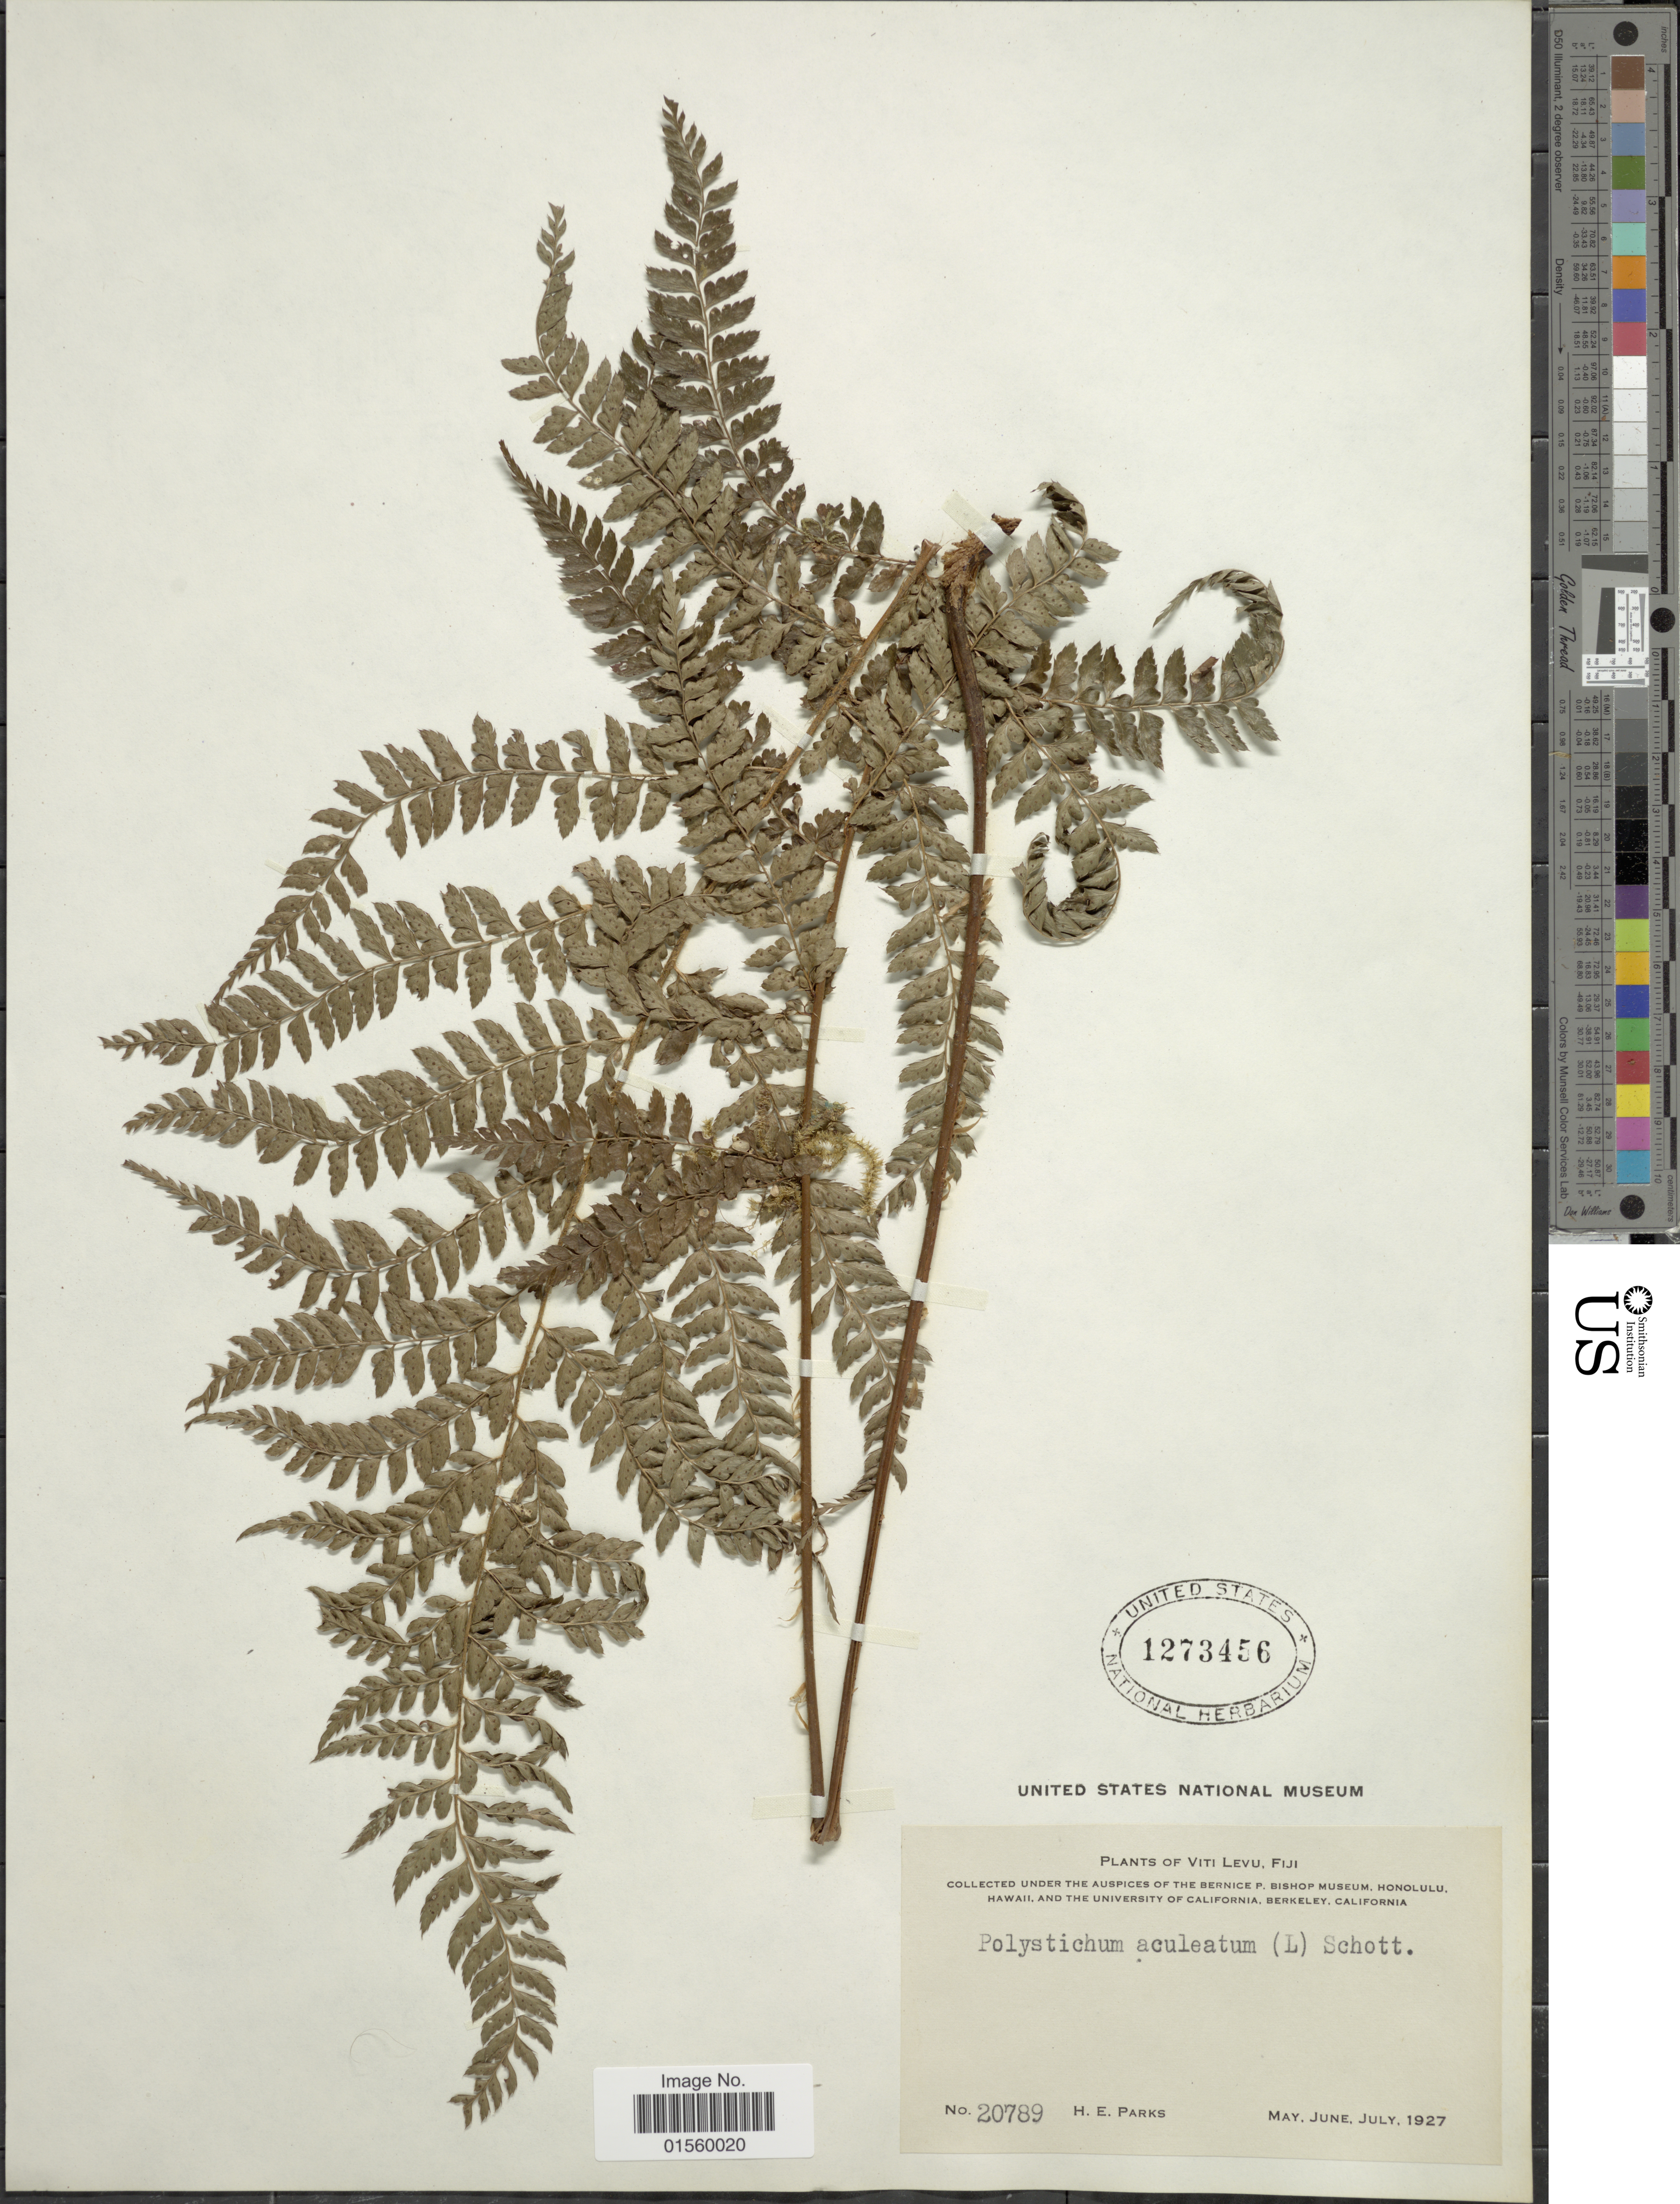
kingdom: Plantae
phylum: Tracheophyta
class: Polypodiopsida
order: Polypodiales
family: Dryopteridaceae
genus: Polystichum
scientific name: Polystichum aculeatum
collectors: H. E. Parks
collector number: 20789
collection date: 1927-05/1927-07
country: Fiji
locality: Viti Levu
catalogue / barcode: US 1273456